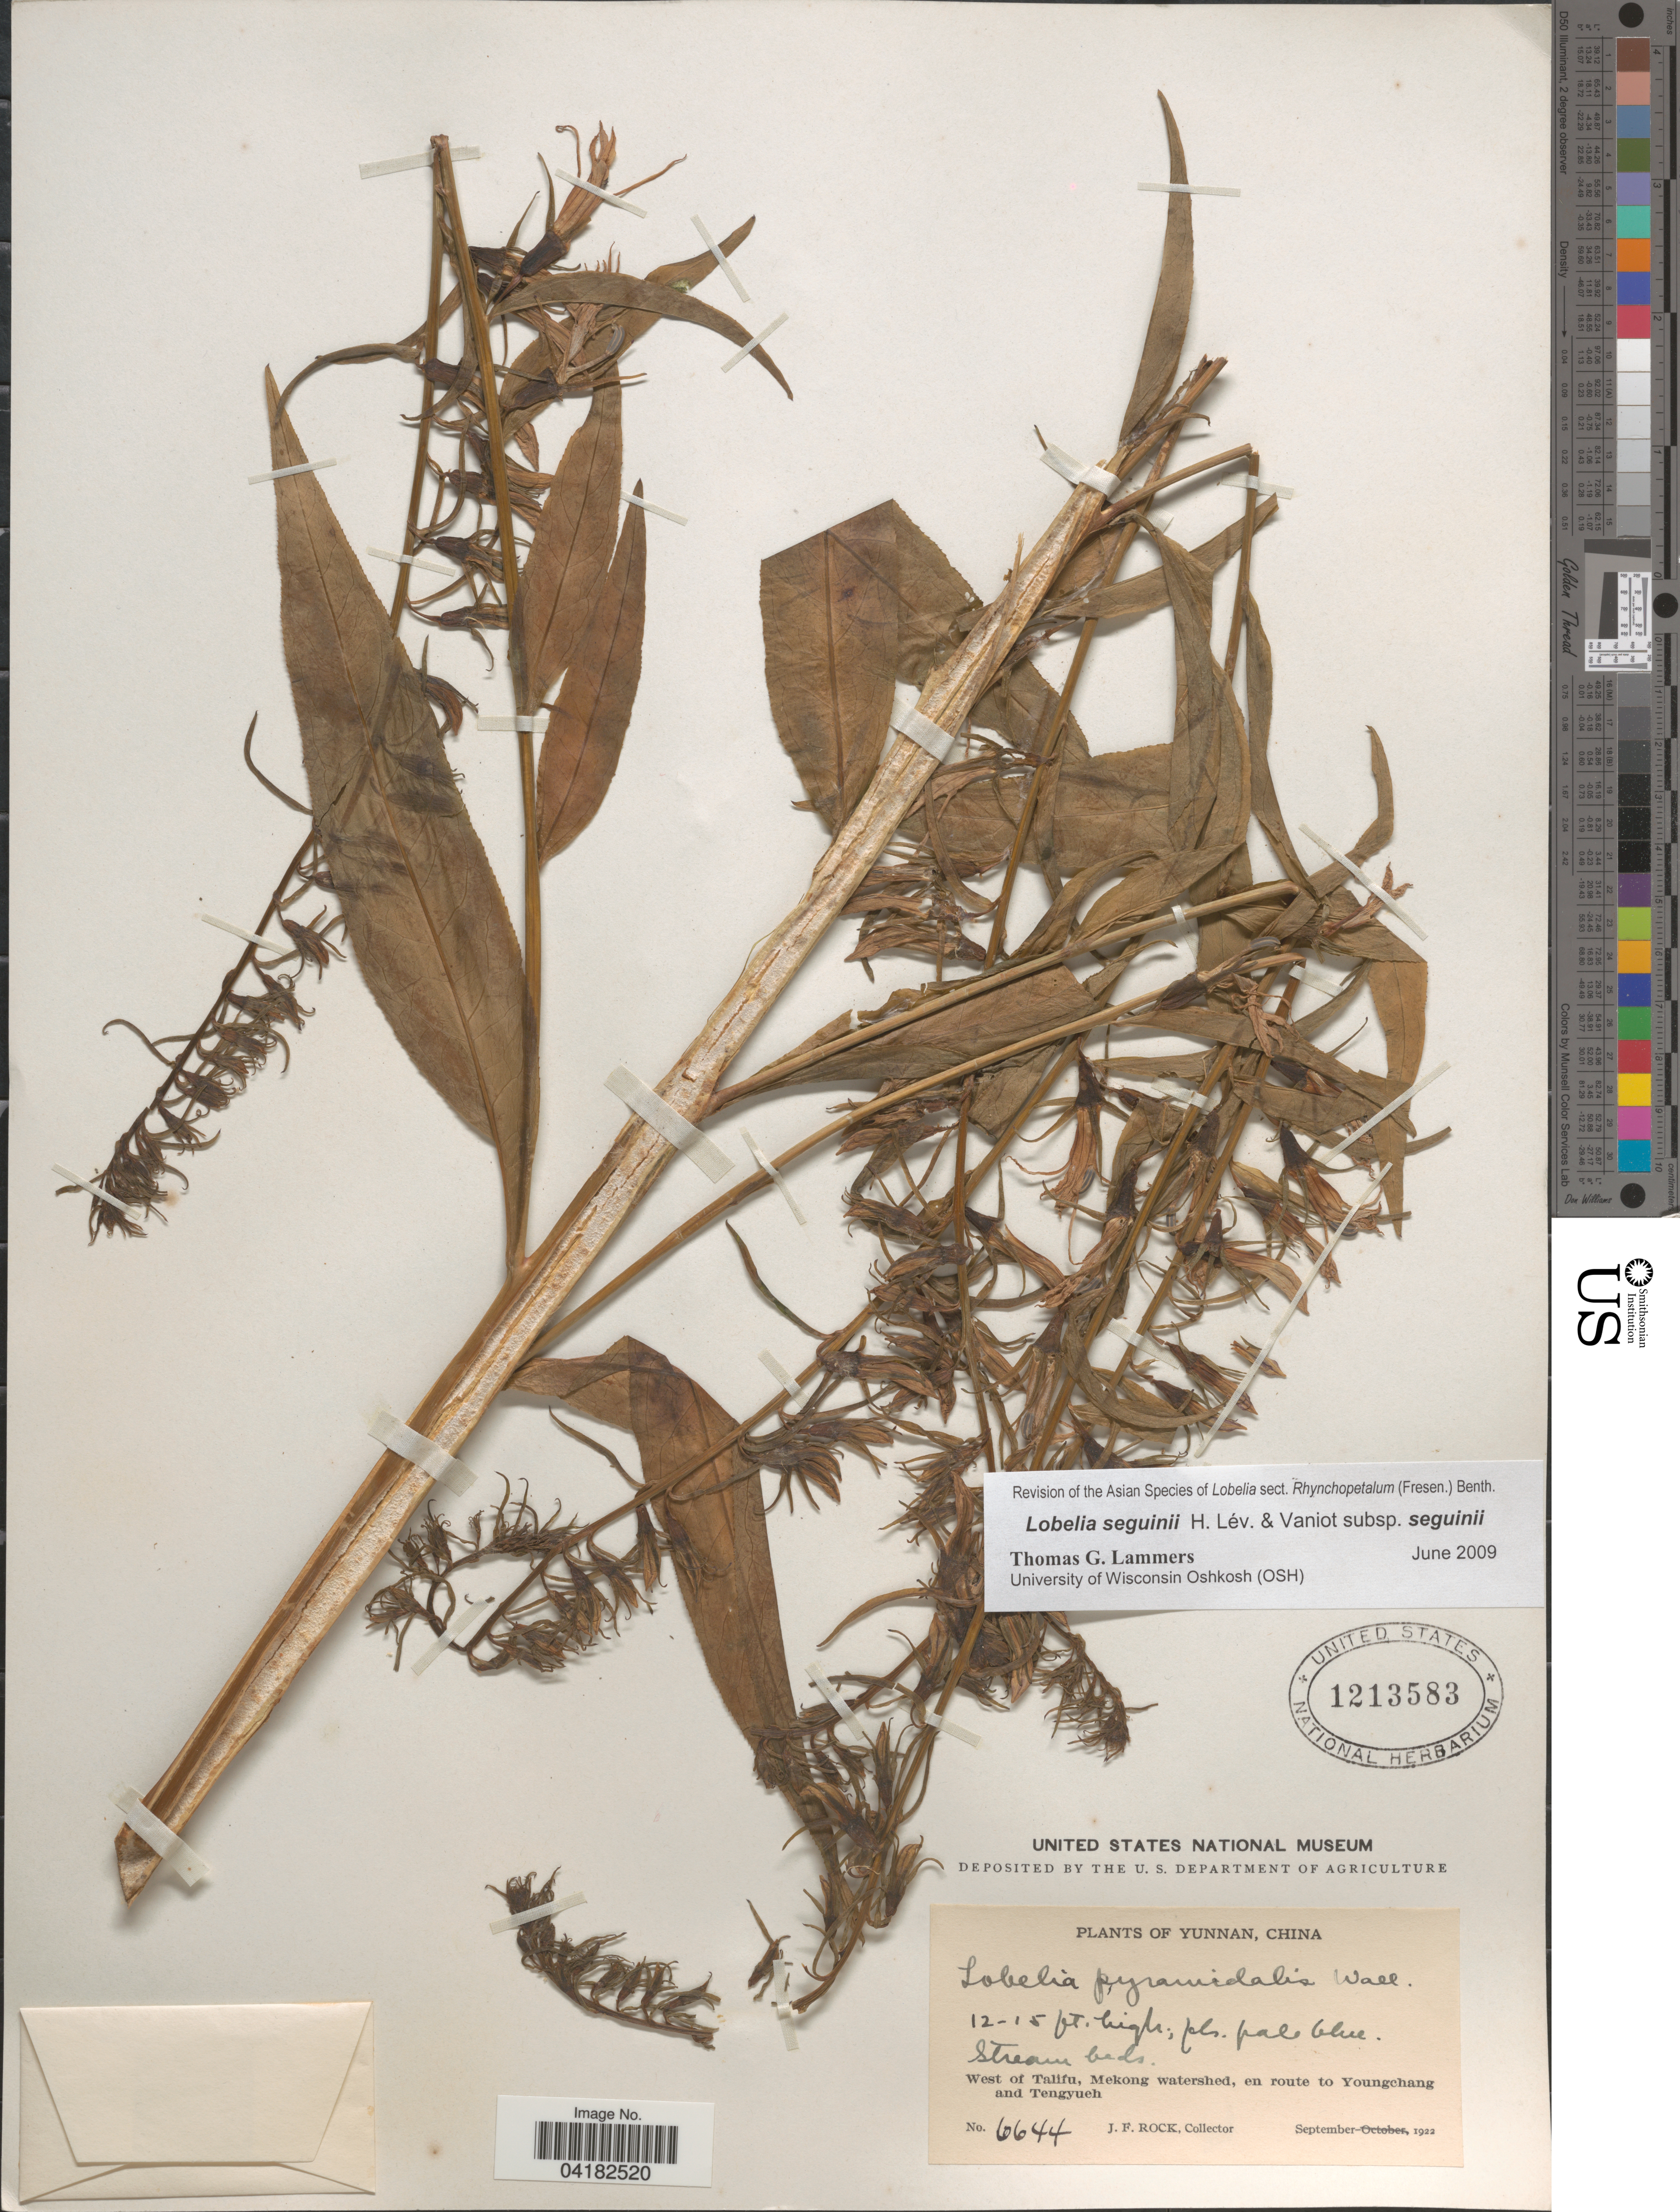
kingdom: Plantae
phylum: Tracheophyta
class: Magnoliopsida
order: Asterales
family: Campanulaceae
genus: Lobelia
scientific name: Lobelia seguinii subsp. seguinii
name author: H. Lév. & Vaniot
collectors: J. Rock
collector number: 6644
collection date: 1922-09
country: China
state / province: Yunnan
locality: West of Talifu, Mekong watershed, en route to Youngchang and Tengyueh.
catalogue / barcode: US 1213583